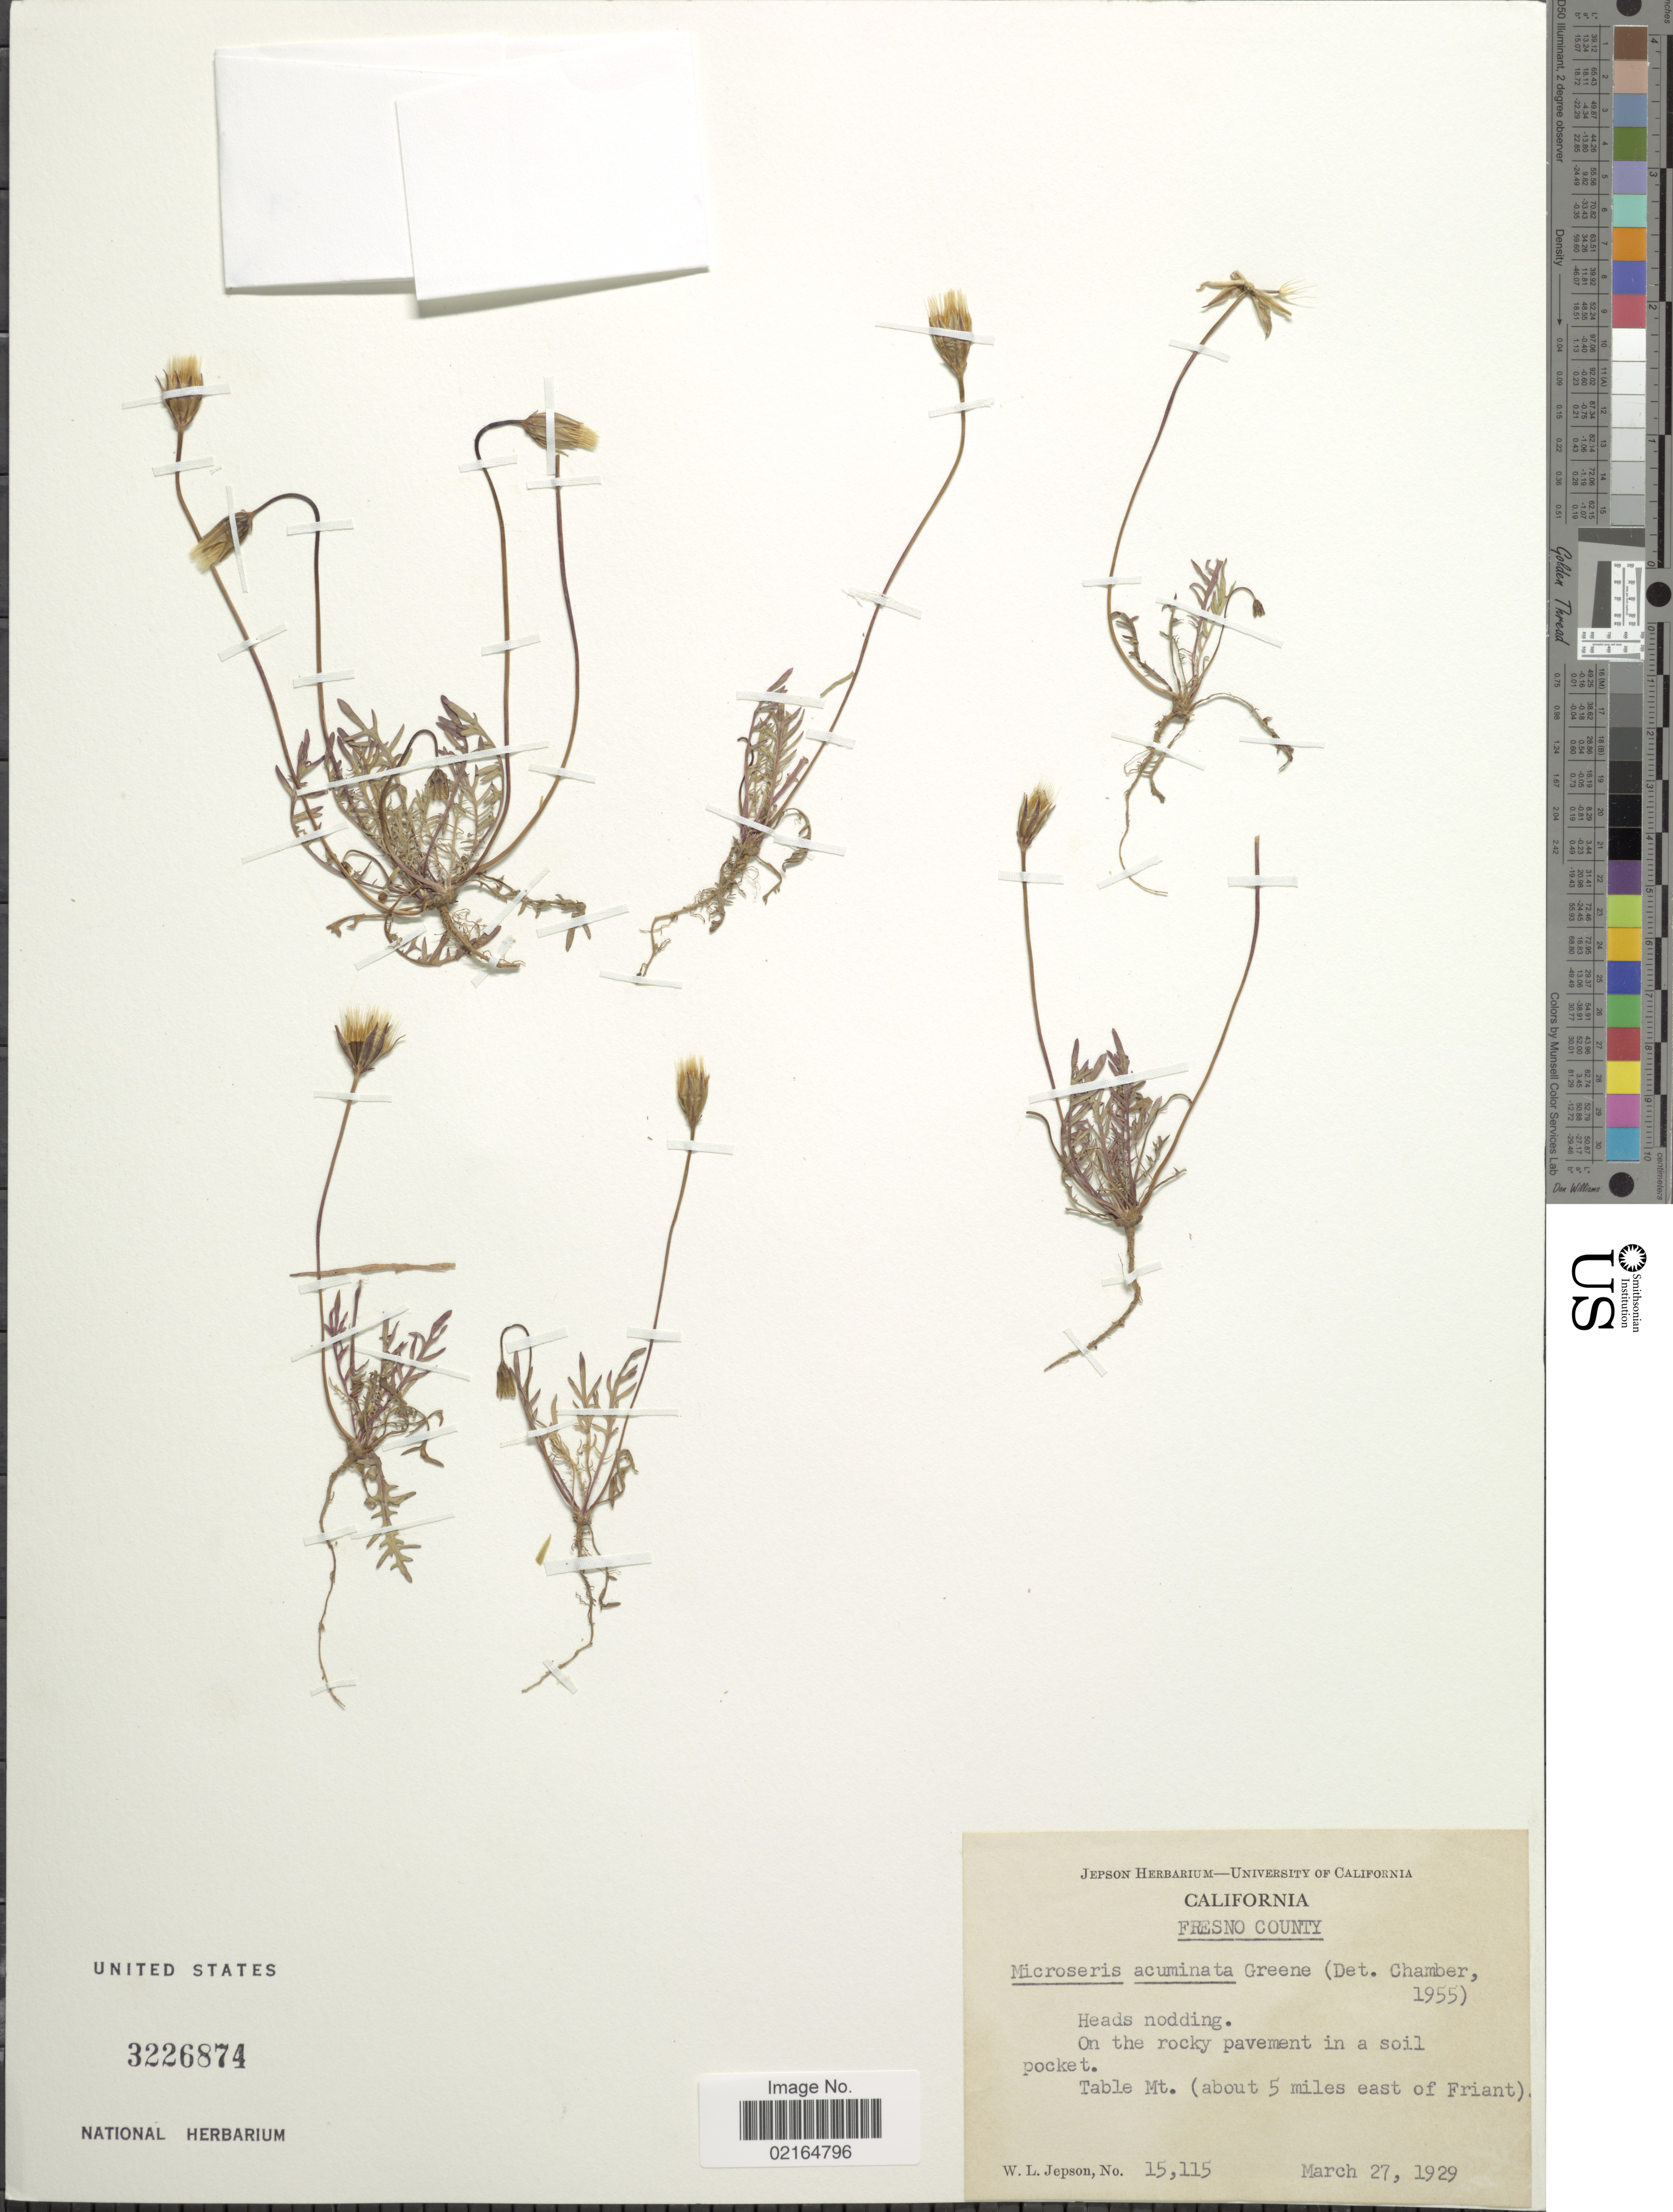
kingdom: Plantae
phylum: Tracheophyta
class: Magnoliopsida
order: Asterales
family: Asteraceae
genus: Microseris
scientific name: Microseris acuminata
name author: Greene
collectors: W. L. Jepson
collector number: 15115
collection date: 1929-03-27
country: United States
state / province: California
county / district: Fresno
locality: Fresno County, heads nodding, On the rocky pavement in a soil pocket, Table Mt. (about 5 miles east of Friant).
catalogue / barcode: US 3226874